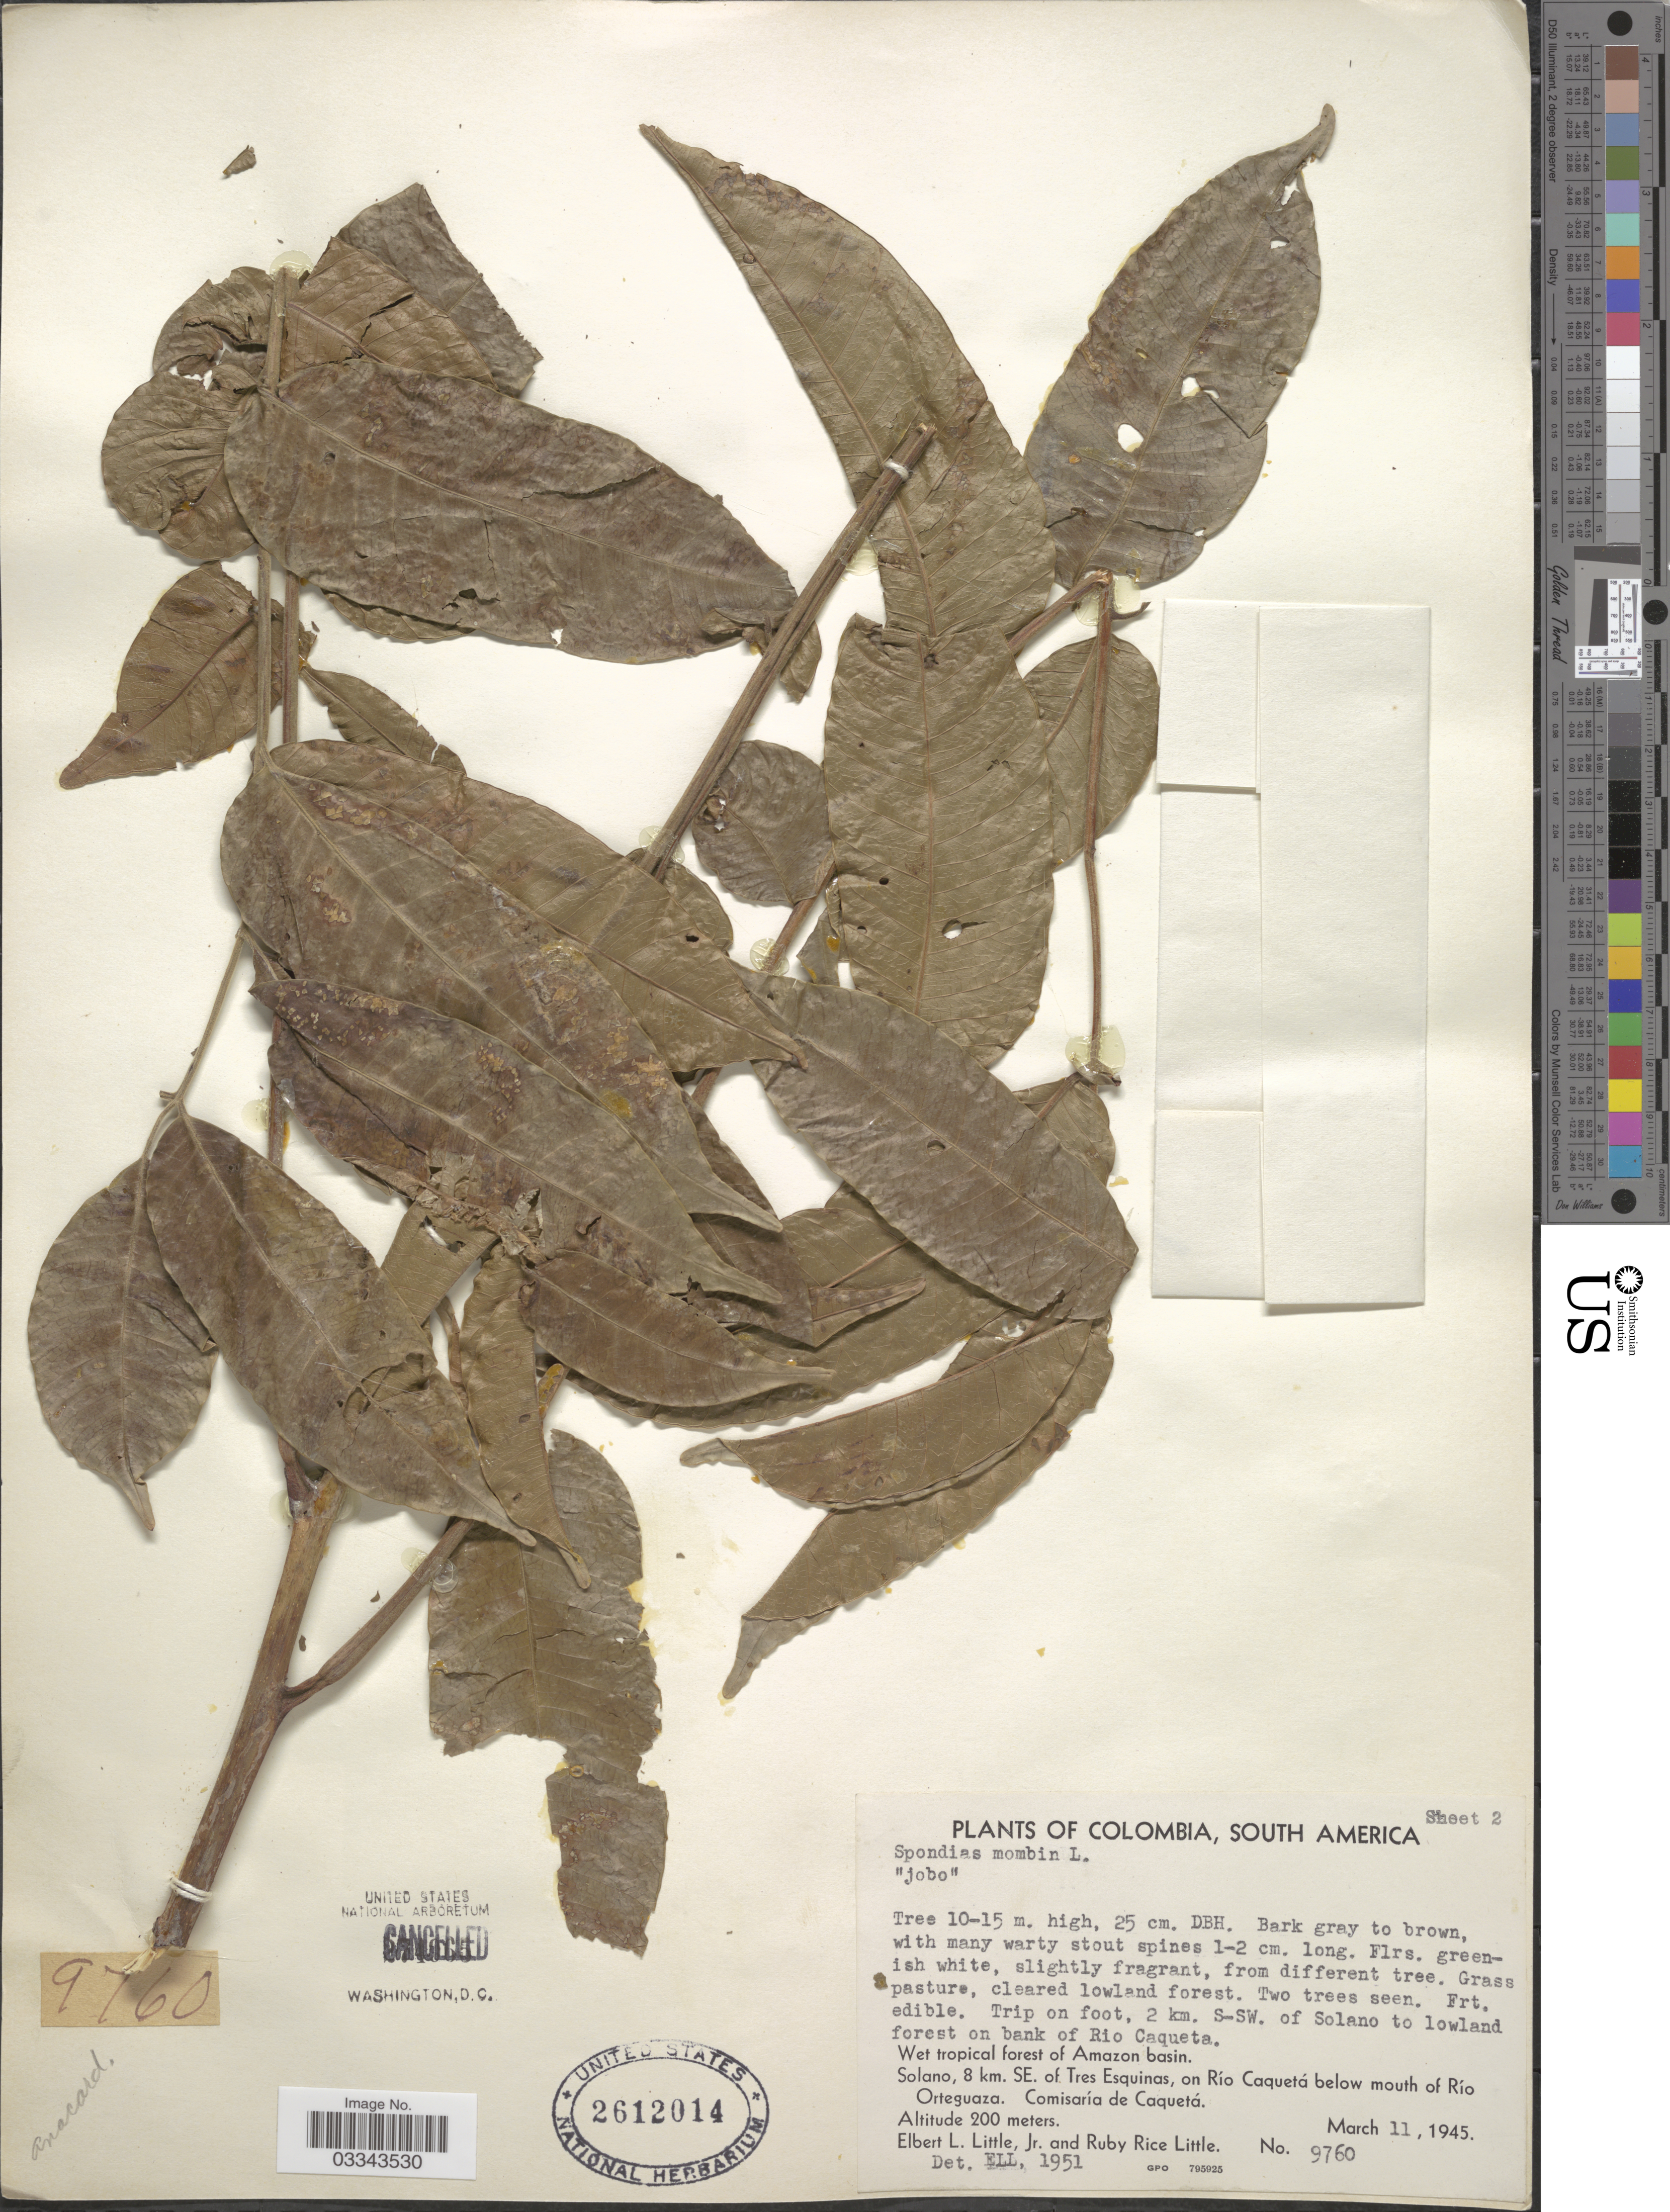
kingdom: Plantae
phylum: Tracheophyta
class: Magnoliopsida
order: Sapindales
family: Anacardiaceae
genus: Spondias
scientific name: Spondias mombin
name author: L.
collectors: E. L. Little & R. R. Little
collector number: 9760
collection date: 1945-03-11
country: Colombia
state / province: Caquetá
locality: Trip on foot, 2 km. S-SW. of Solano to lowland forest on bank of Rio Caqueta. Wet tropical forest of Amazon basin. Solano, 8 km. SE. of Tres Esquinas, on Río Caquetá below mouth of Río Orteguaza. Comisaría de Caquetá.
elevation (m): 200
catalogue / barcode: US 2612014